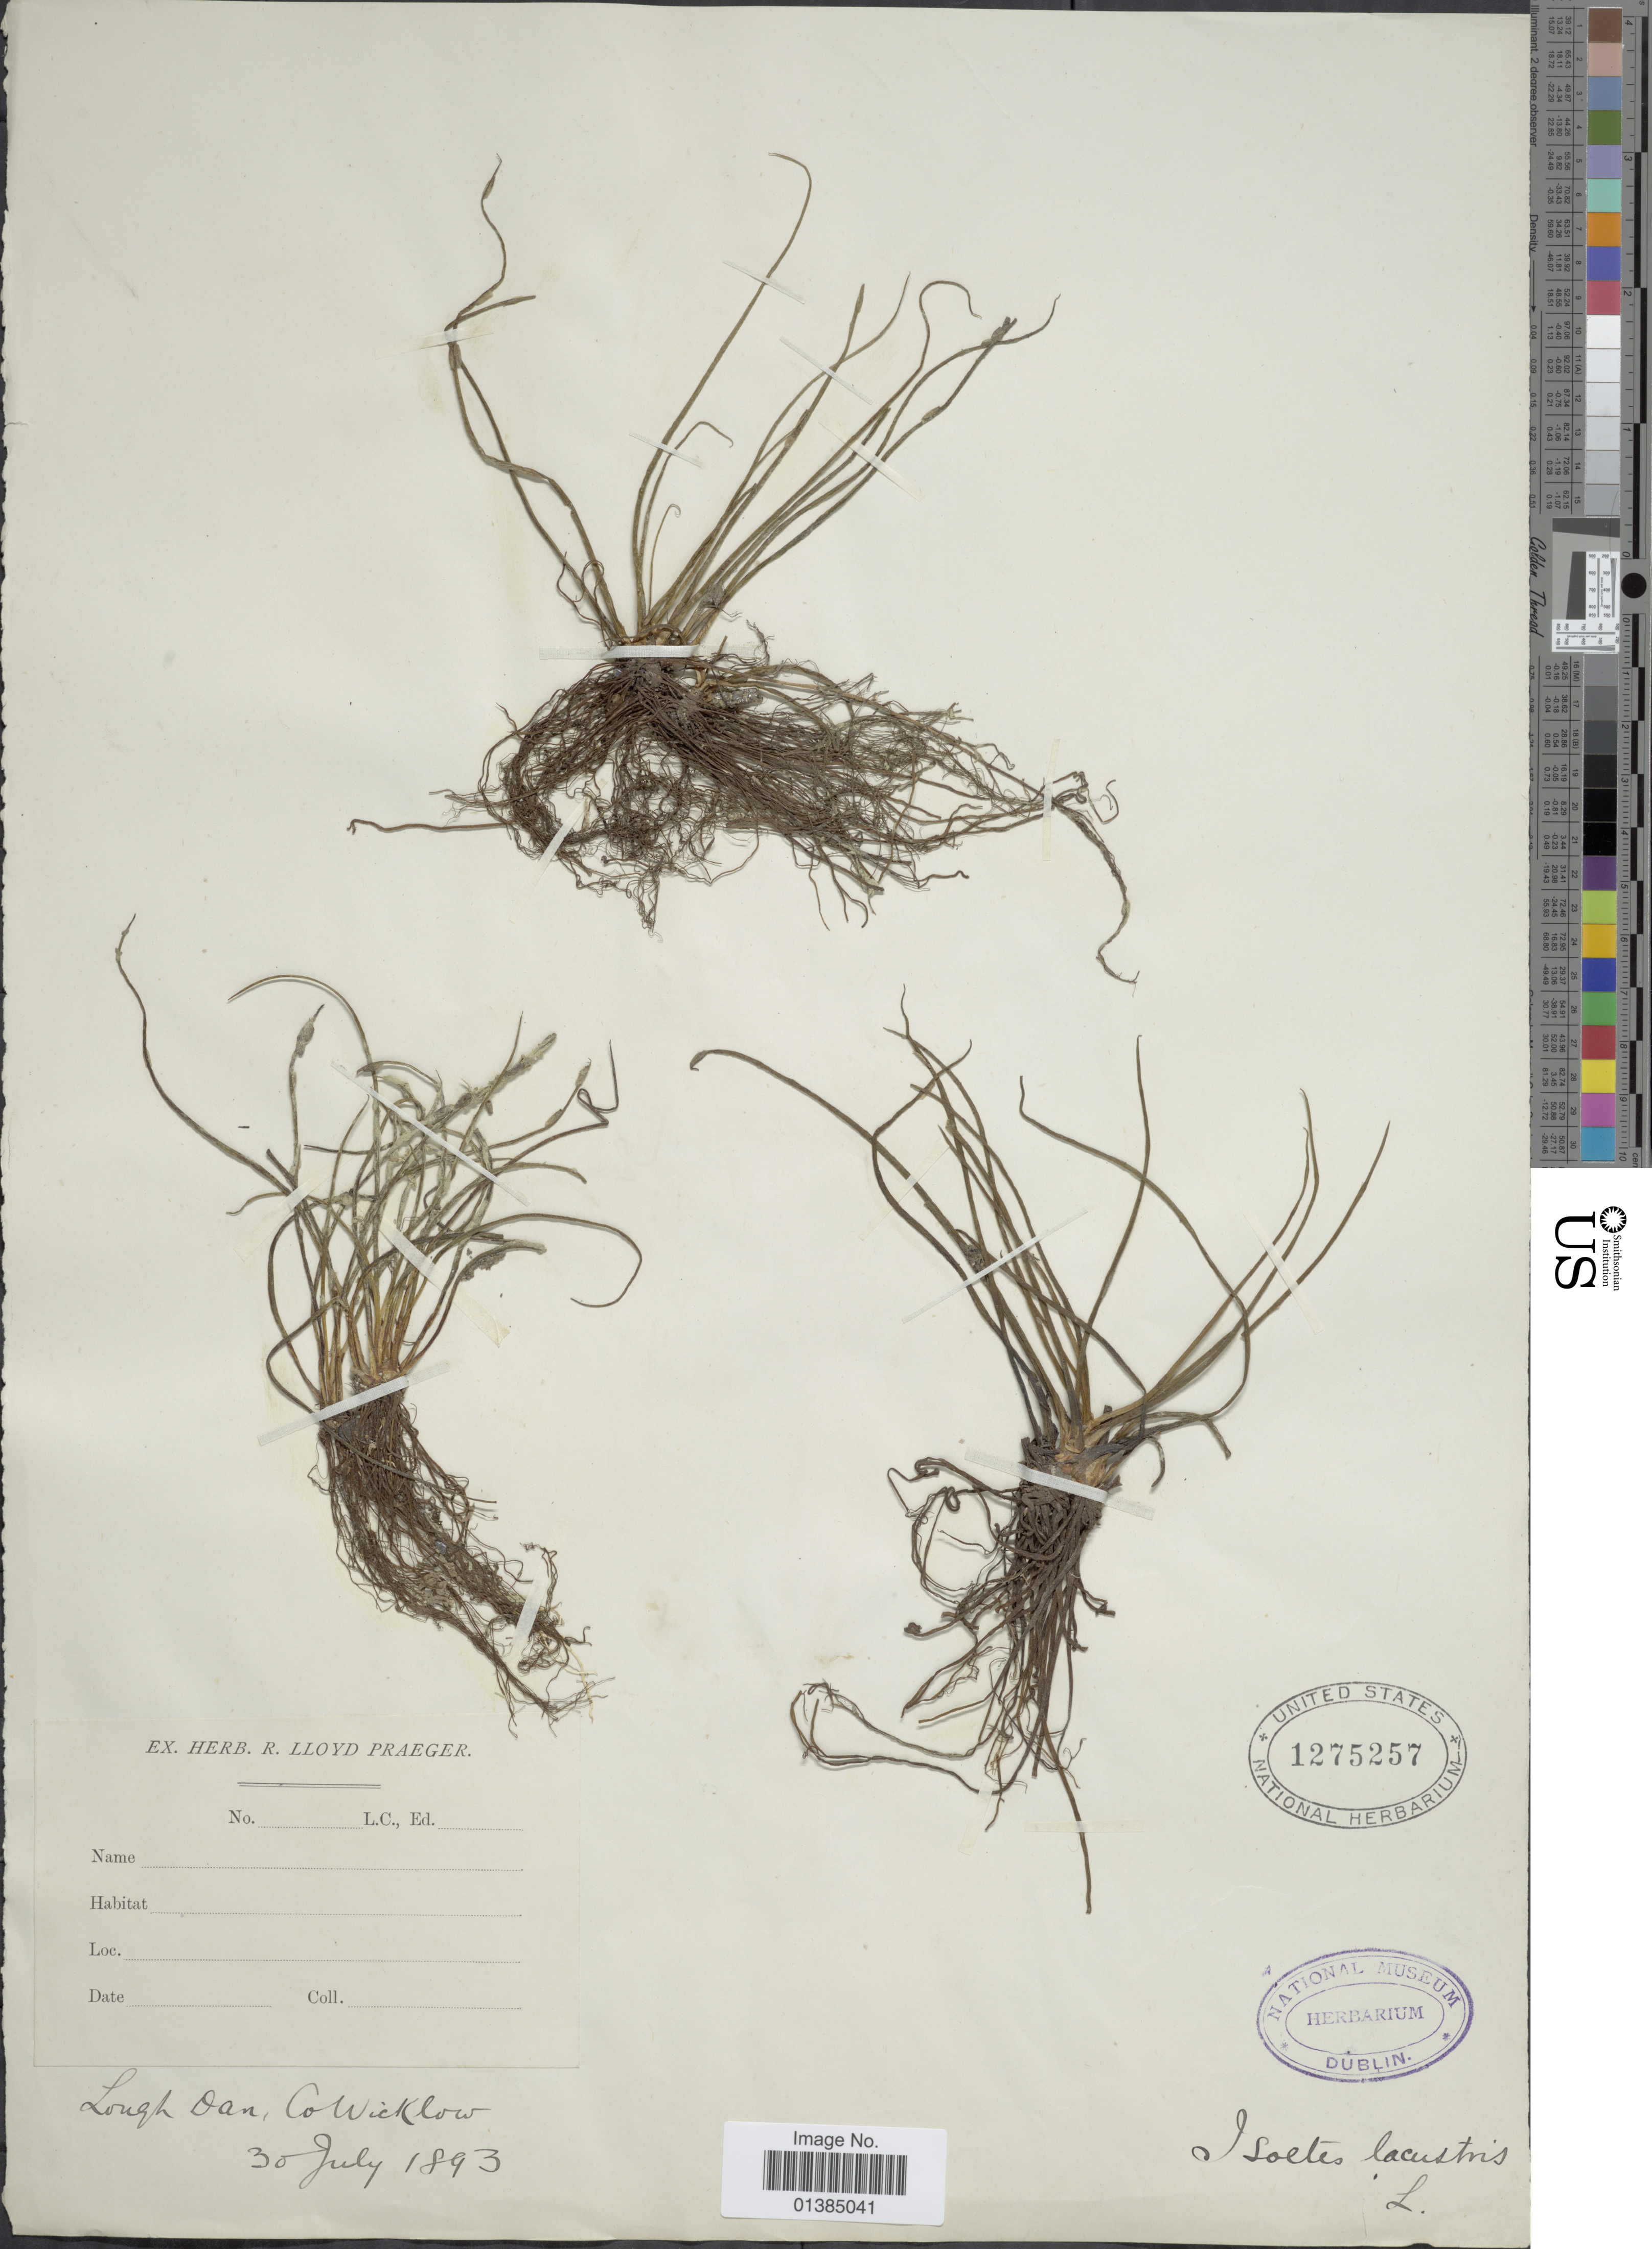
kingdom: Plantae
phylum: Tracheophyta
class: Lycopodiopsida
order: Isoetales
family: Isoetaceae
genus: Isoetes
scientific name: Isoetes lacustris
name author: L.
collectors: R. Praeger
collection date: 1893-07-30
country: Ireland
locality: Lough Dan, Co Wicklow.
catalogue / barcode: US 1275257